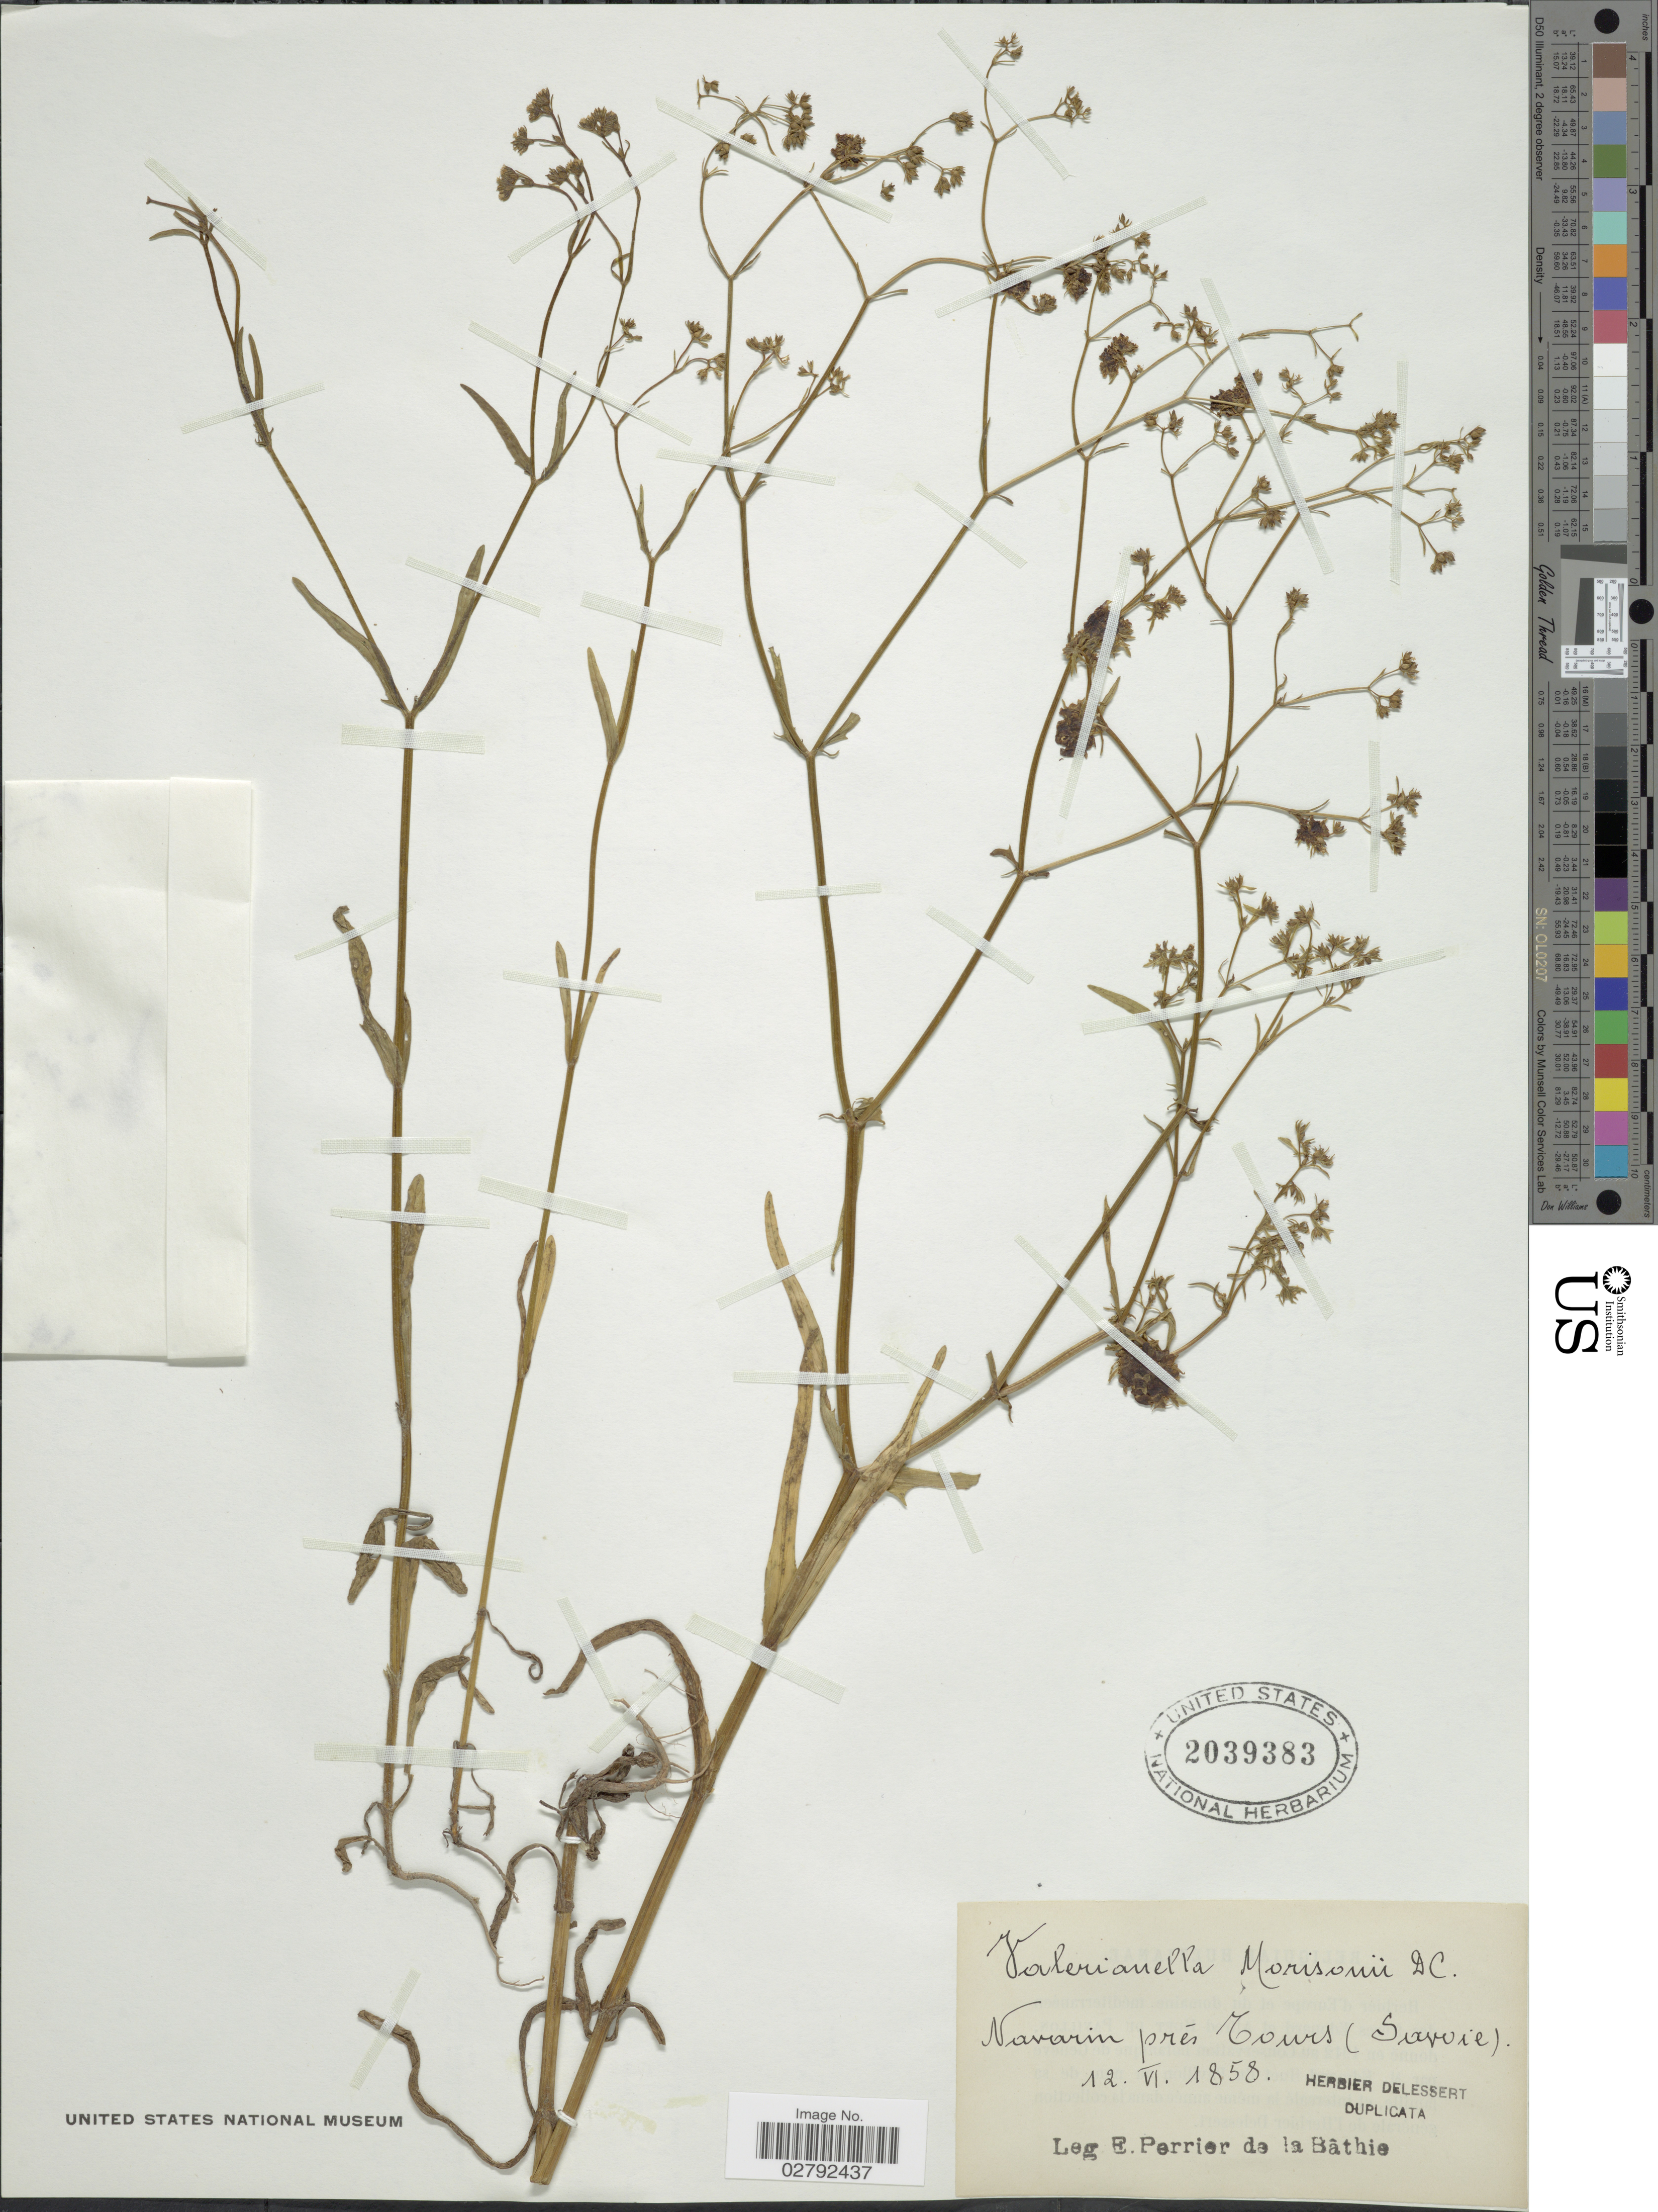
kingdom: Plantae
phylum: Tracheophyta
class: Magnoliopsida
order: Dipsacales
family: Caprifoliaceae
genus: Valerianella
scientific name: Valerianella morisonii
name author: (Spreng.) DC.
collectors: E. Perrier de la Bâthie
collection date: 1858-06-12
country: France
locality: Navarin prés Tours (Savoie)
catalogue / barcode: US 2039383